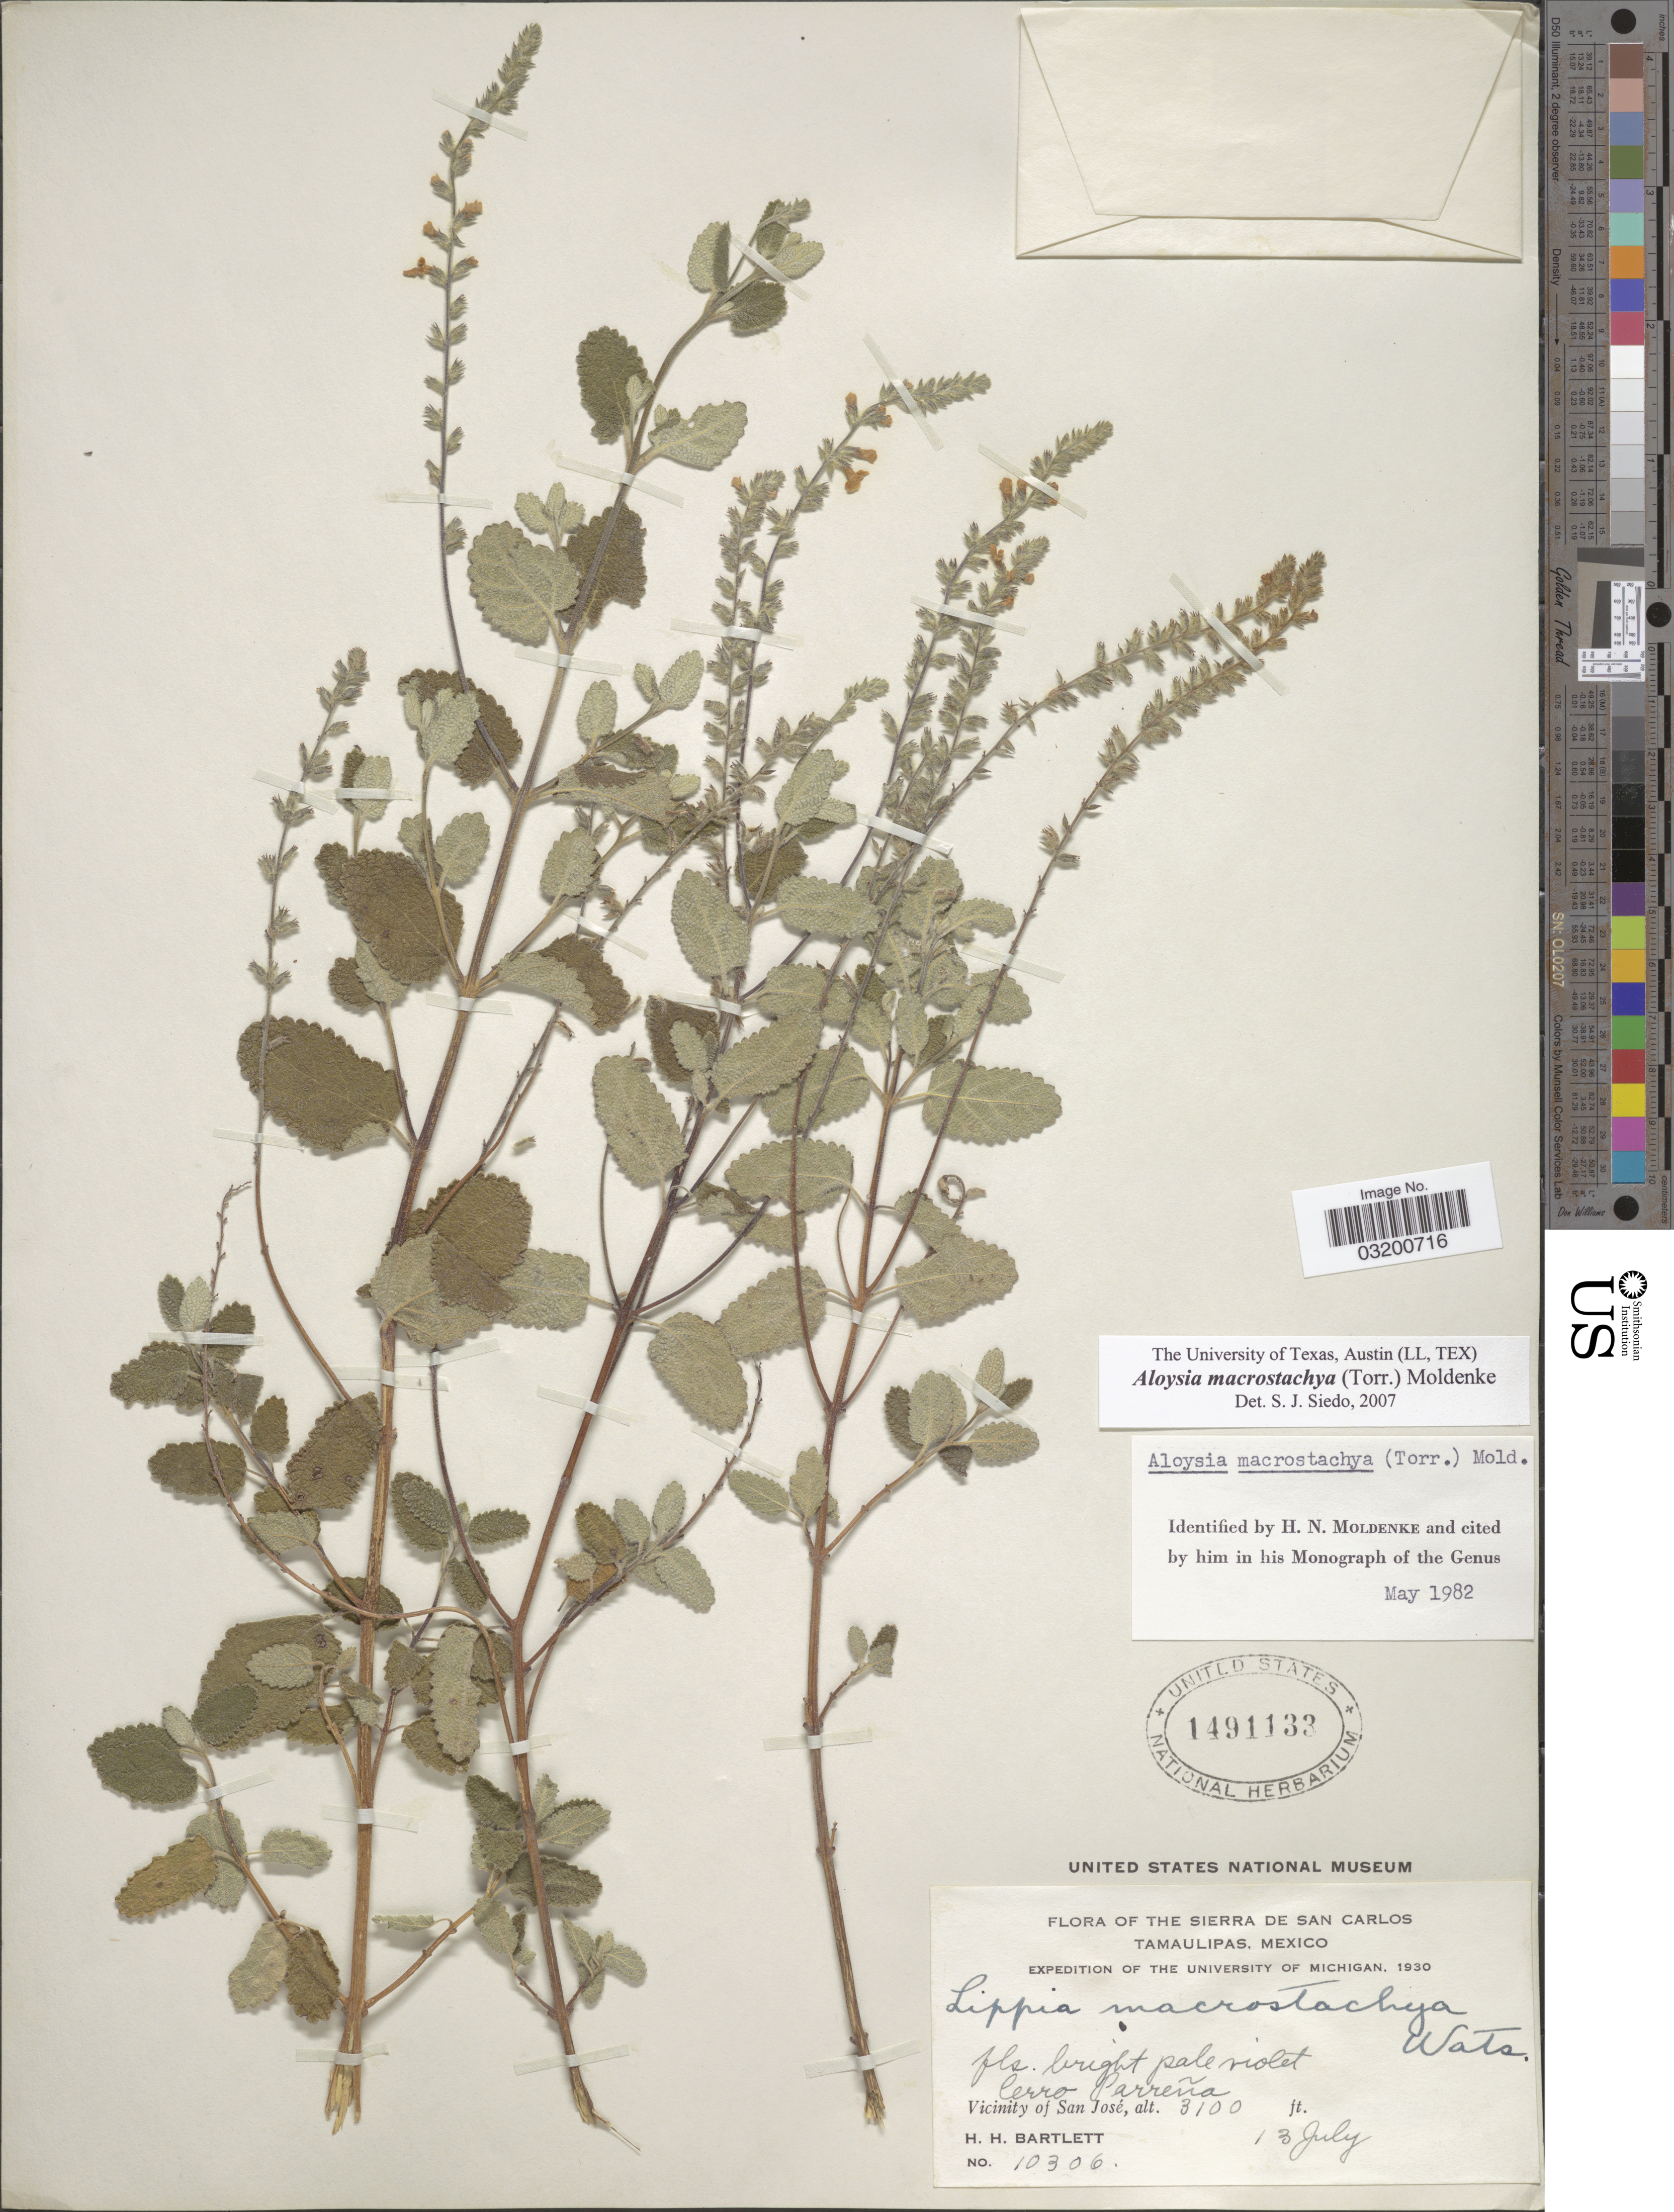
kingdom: Plantae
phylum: Tracheophyta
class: Magnoliopsida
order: Lamiales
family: Verbenaceae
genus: Aloysia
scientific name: Aloysia macrostachya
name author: (Torr.) Moldenke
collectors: H. H. Bartlett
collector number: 10306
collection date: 1930-07-13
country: Mexico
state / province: Tamaulipas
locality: The Sierra de San Carlos. Cerro Parreña, Vicinity of San José.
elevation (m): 945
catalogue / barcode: US 1491133